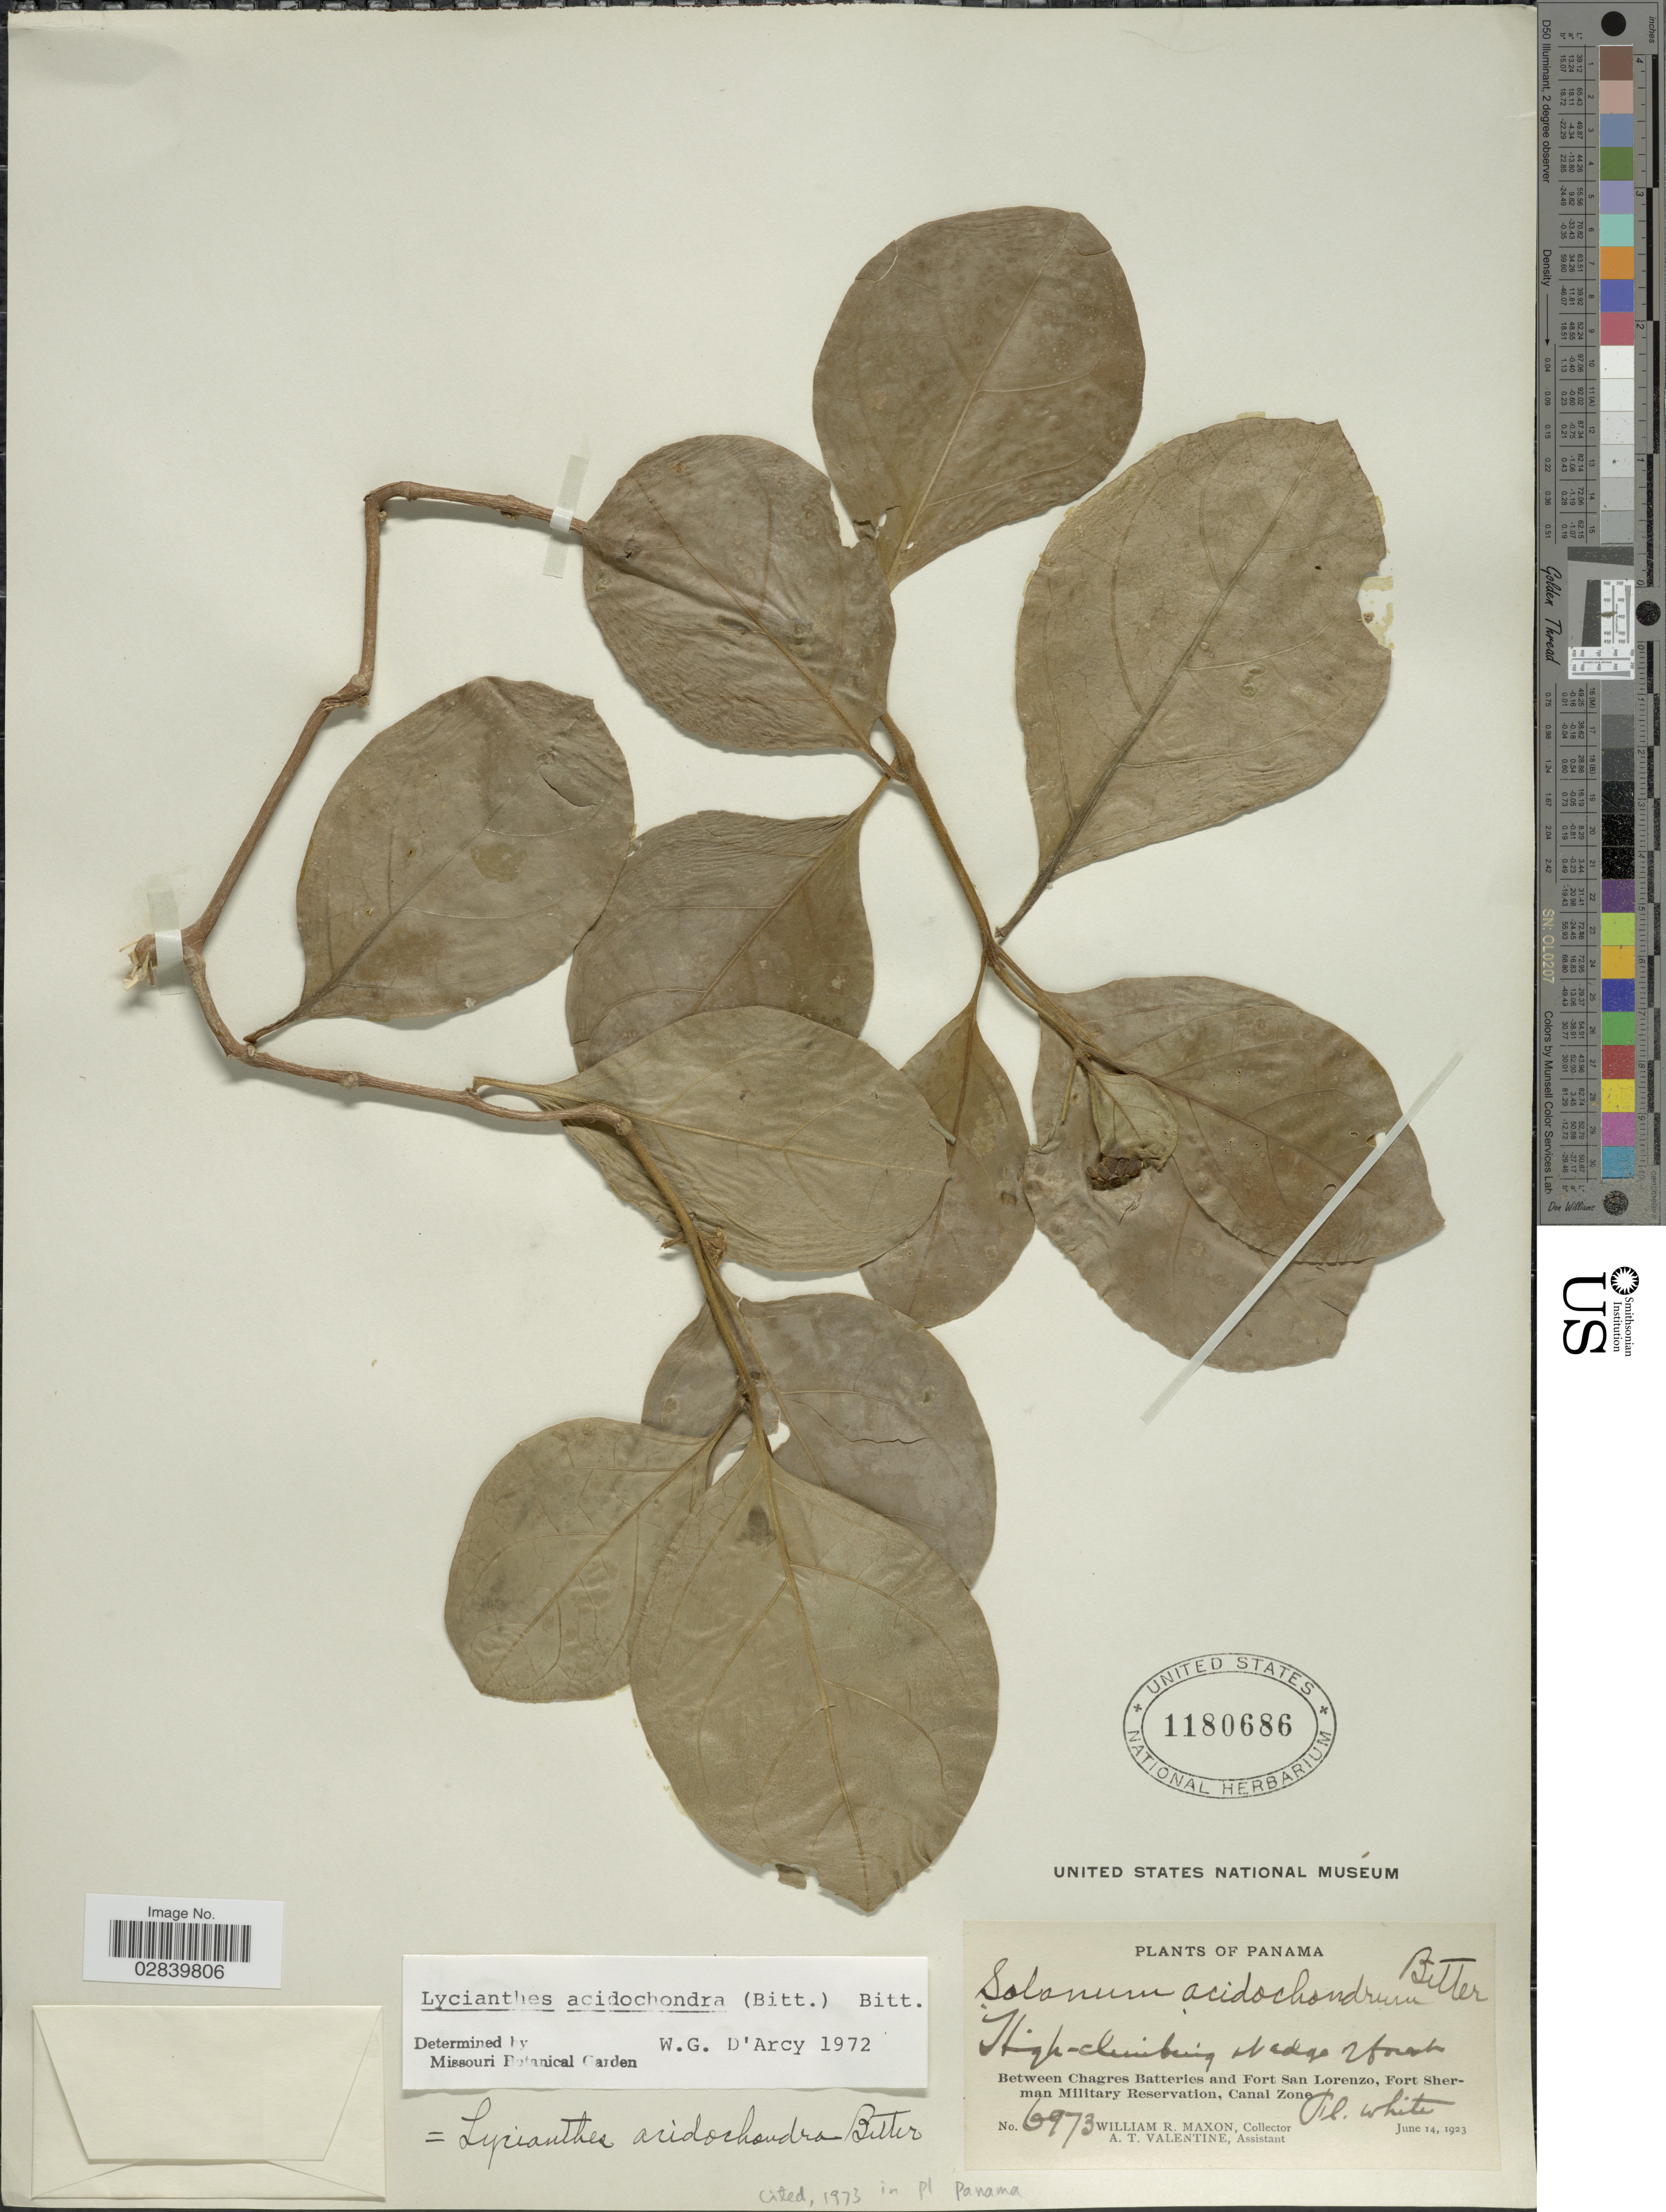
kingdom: Plantae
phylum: Tracheophyta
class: Magnoliopsida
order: Solanales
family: Solanaceae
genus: Lycianthes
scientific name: Lycianthes acidochondra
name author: (Bitter) Bitter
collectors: W. R. Maxon & A. Valentine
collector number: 6973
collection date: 1923-06-14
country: Panama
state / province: Colón / Panamá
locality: Between Chagres Batteries and Fort Lorenzo, Fort Sherman Military Reservation, Canal Zone.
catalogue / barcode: US 1180686